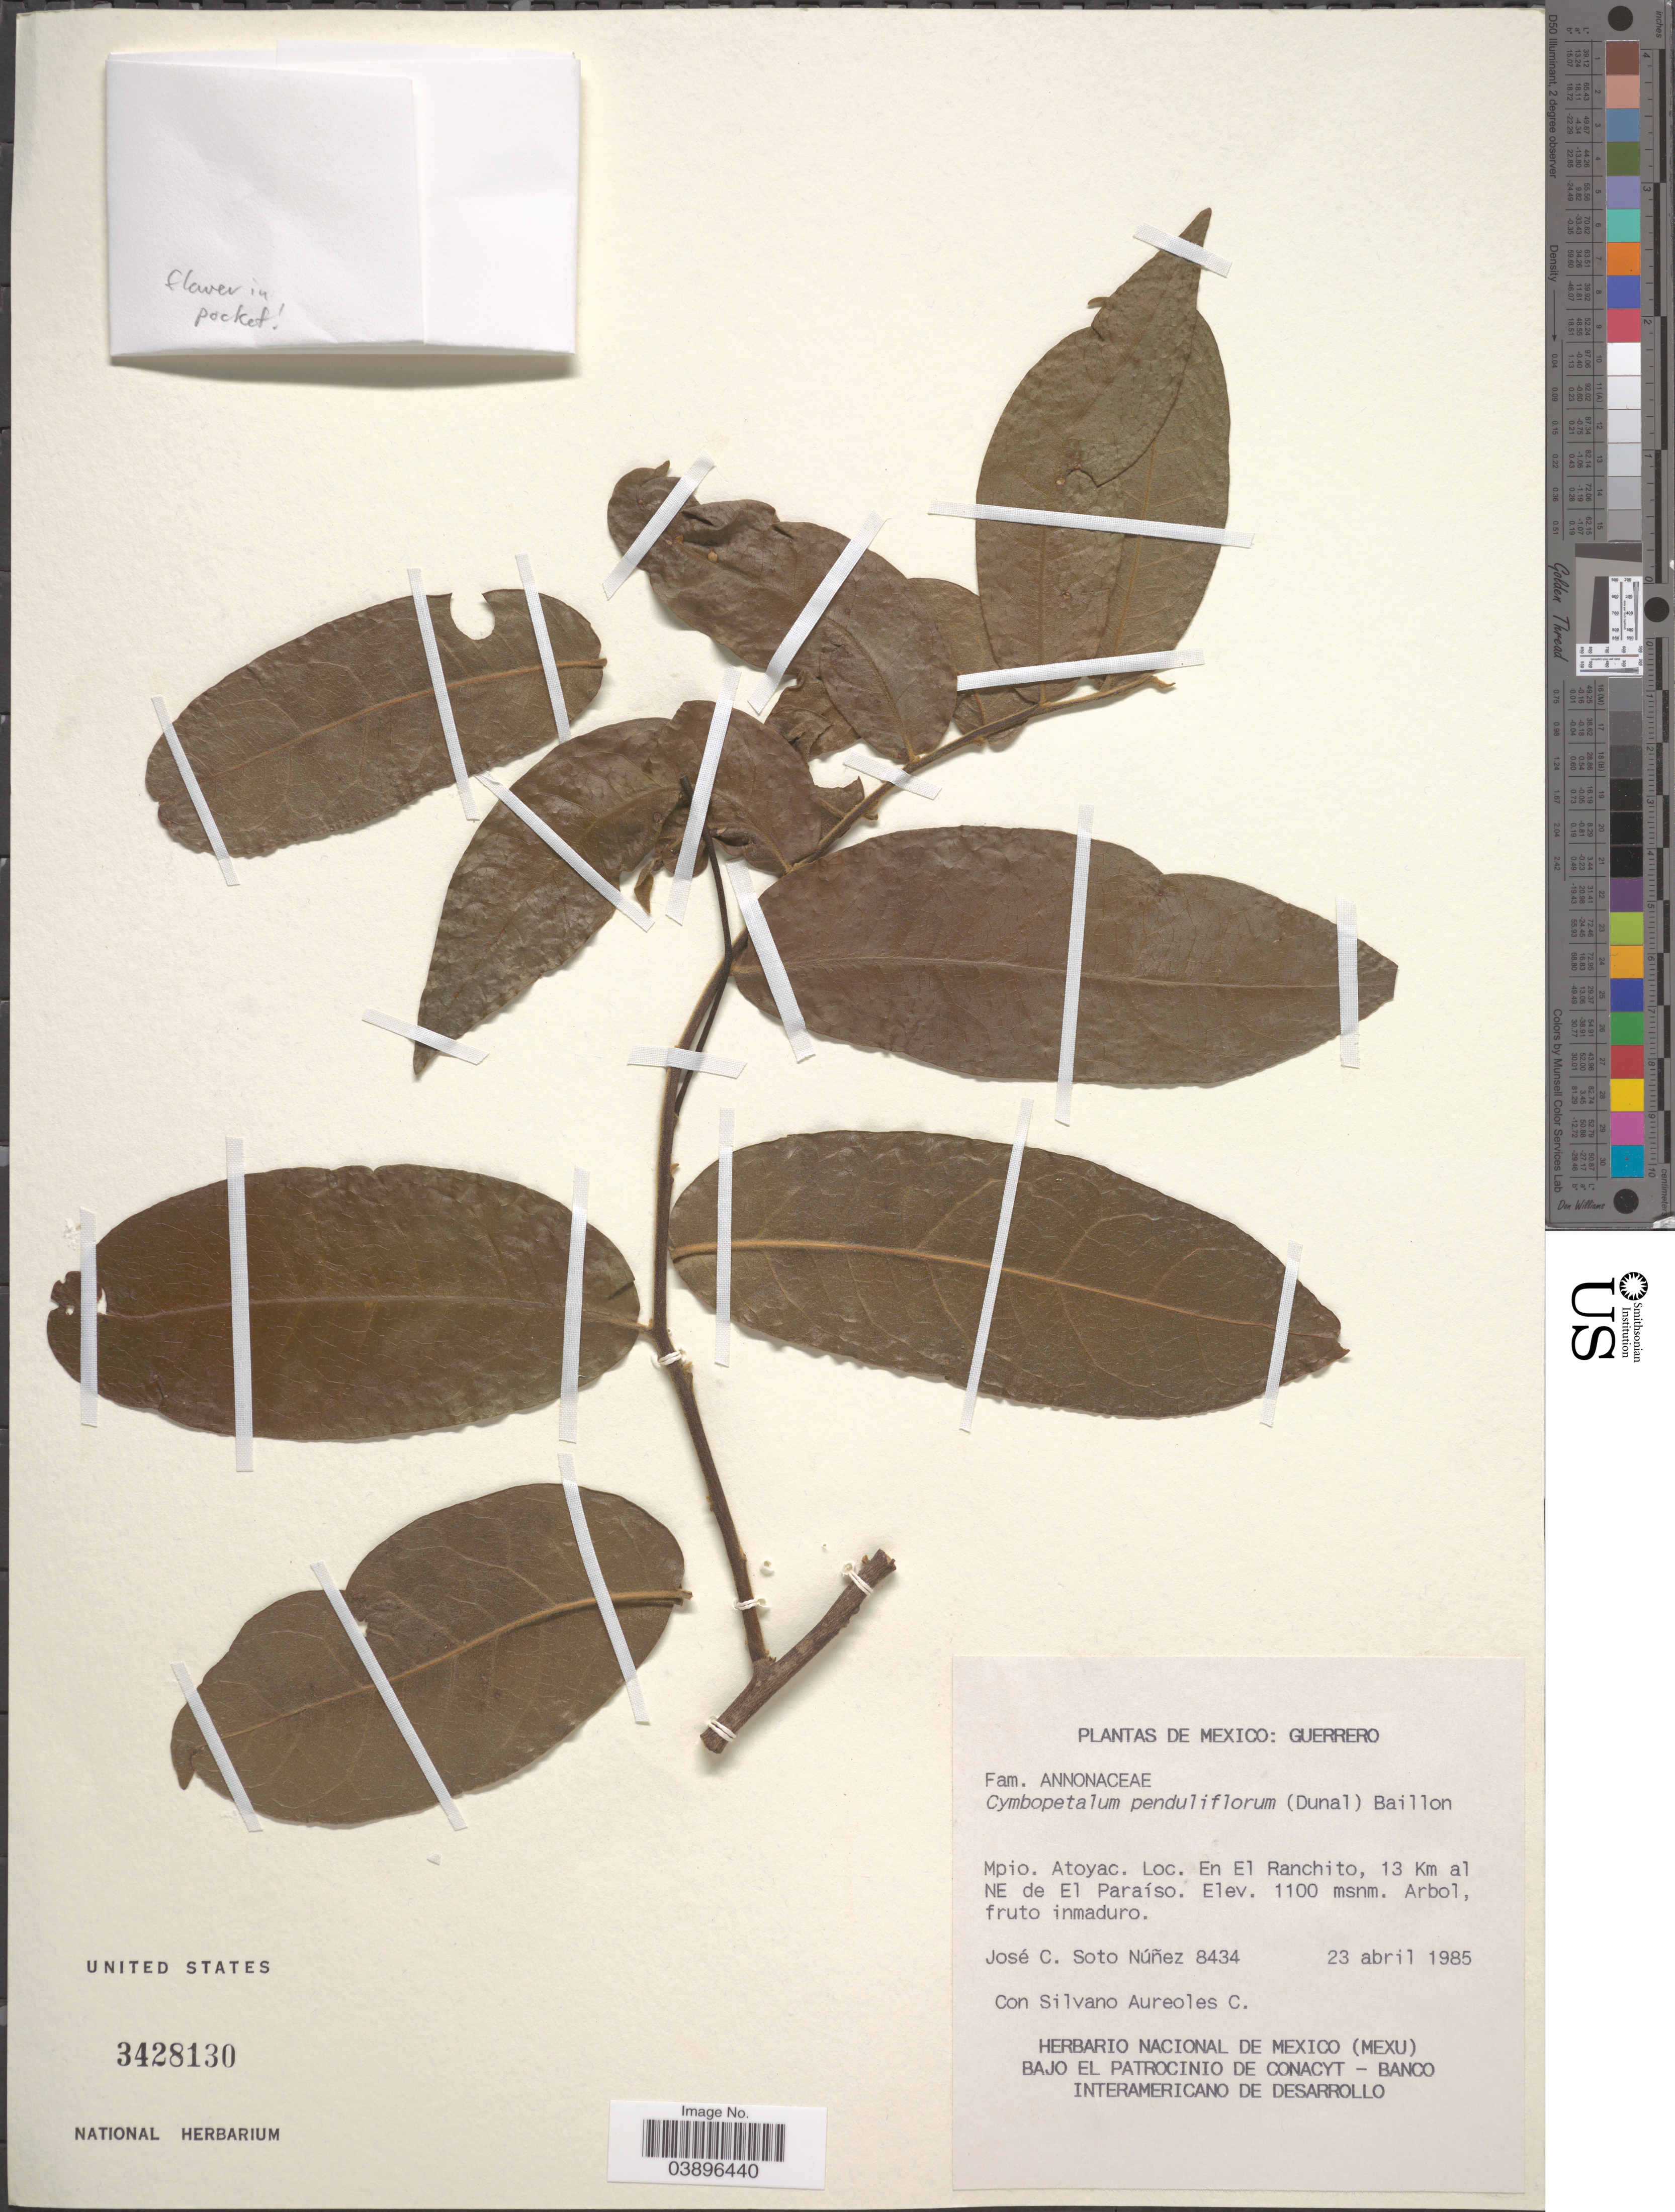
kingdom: Plantae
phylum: Tracheophyta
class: Magnoliopsida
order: Magnoliales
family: Annonaceae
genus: Cymbopetalum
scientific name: Cymbopetalum penduliflorum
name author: (Dunal) Baill.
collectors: J. Soto & Aureoles C., S.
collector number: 8434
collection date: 1985-04-23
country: Mexico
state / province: Guerrero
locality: Mpio. Atoyac. En El Ranchito, 13 Km al NE de El Paraíso.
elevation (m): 1100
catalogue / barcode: US 3428130